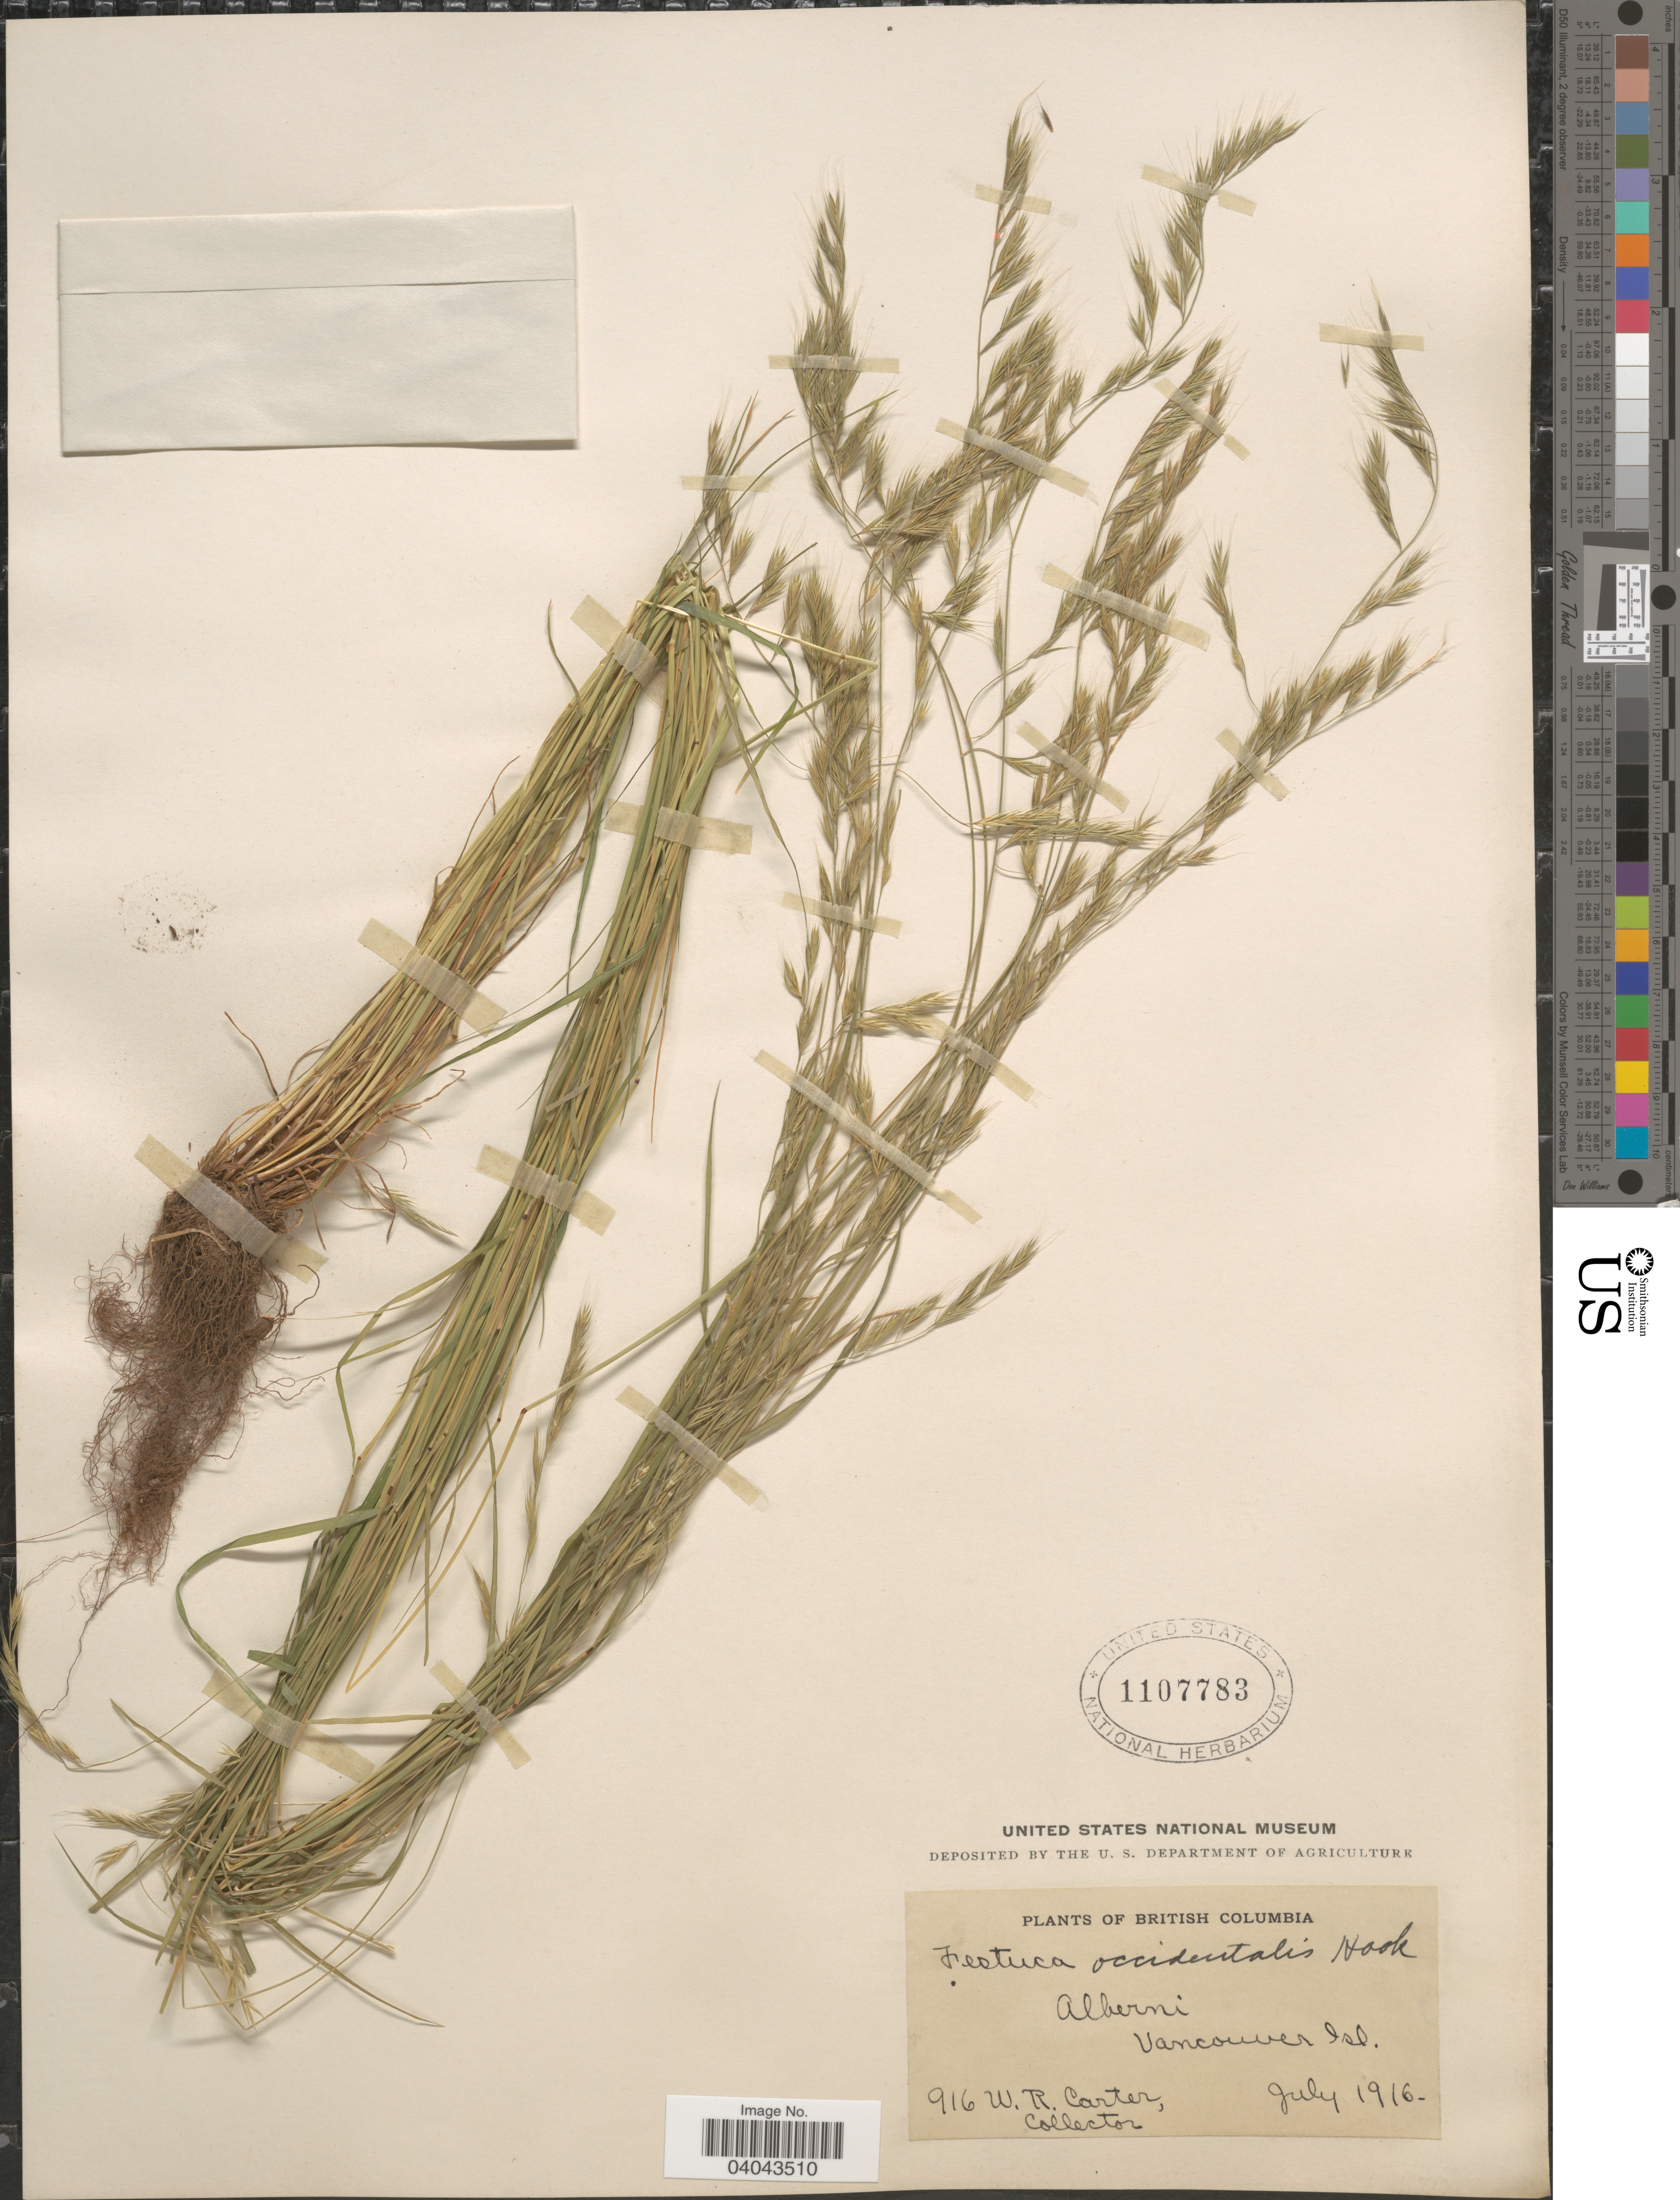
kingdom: Plantae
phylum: Tracheophyta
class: Liliopsida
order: Poales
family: Poaceae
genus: Festuca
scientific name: Festuca occidentalis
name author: Hook.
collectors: W. R. Carter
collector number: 916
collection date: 1916-07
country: Canada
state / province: British Columbia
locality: Alberni, Vancouver Isl.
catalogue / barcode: US 1107783